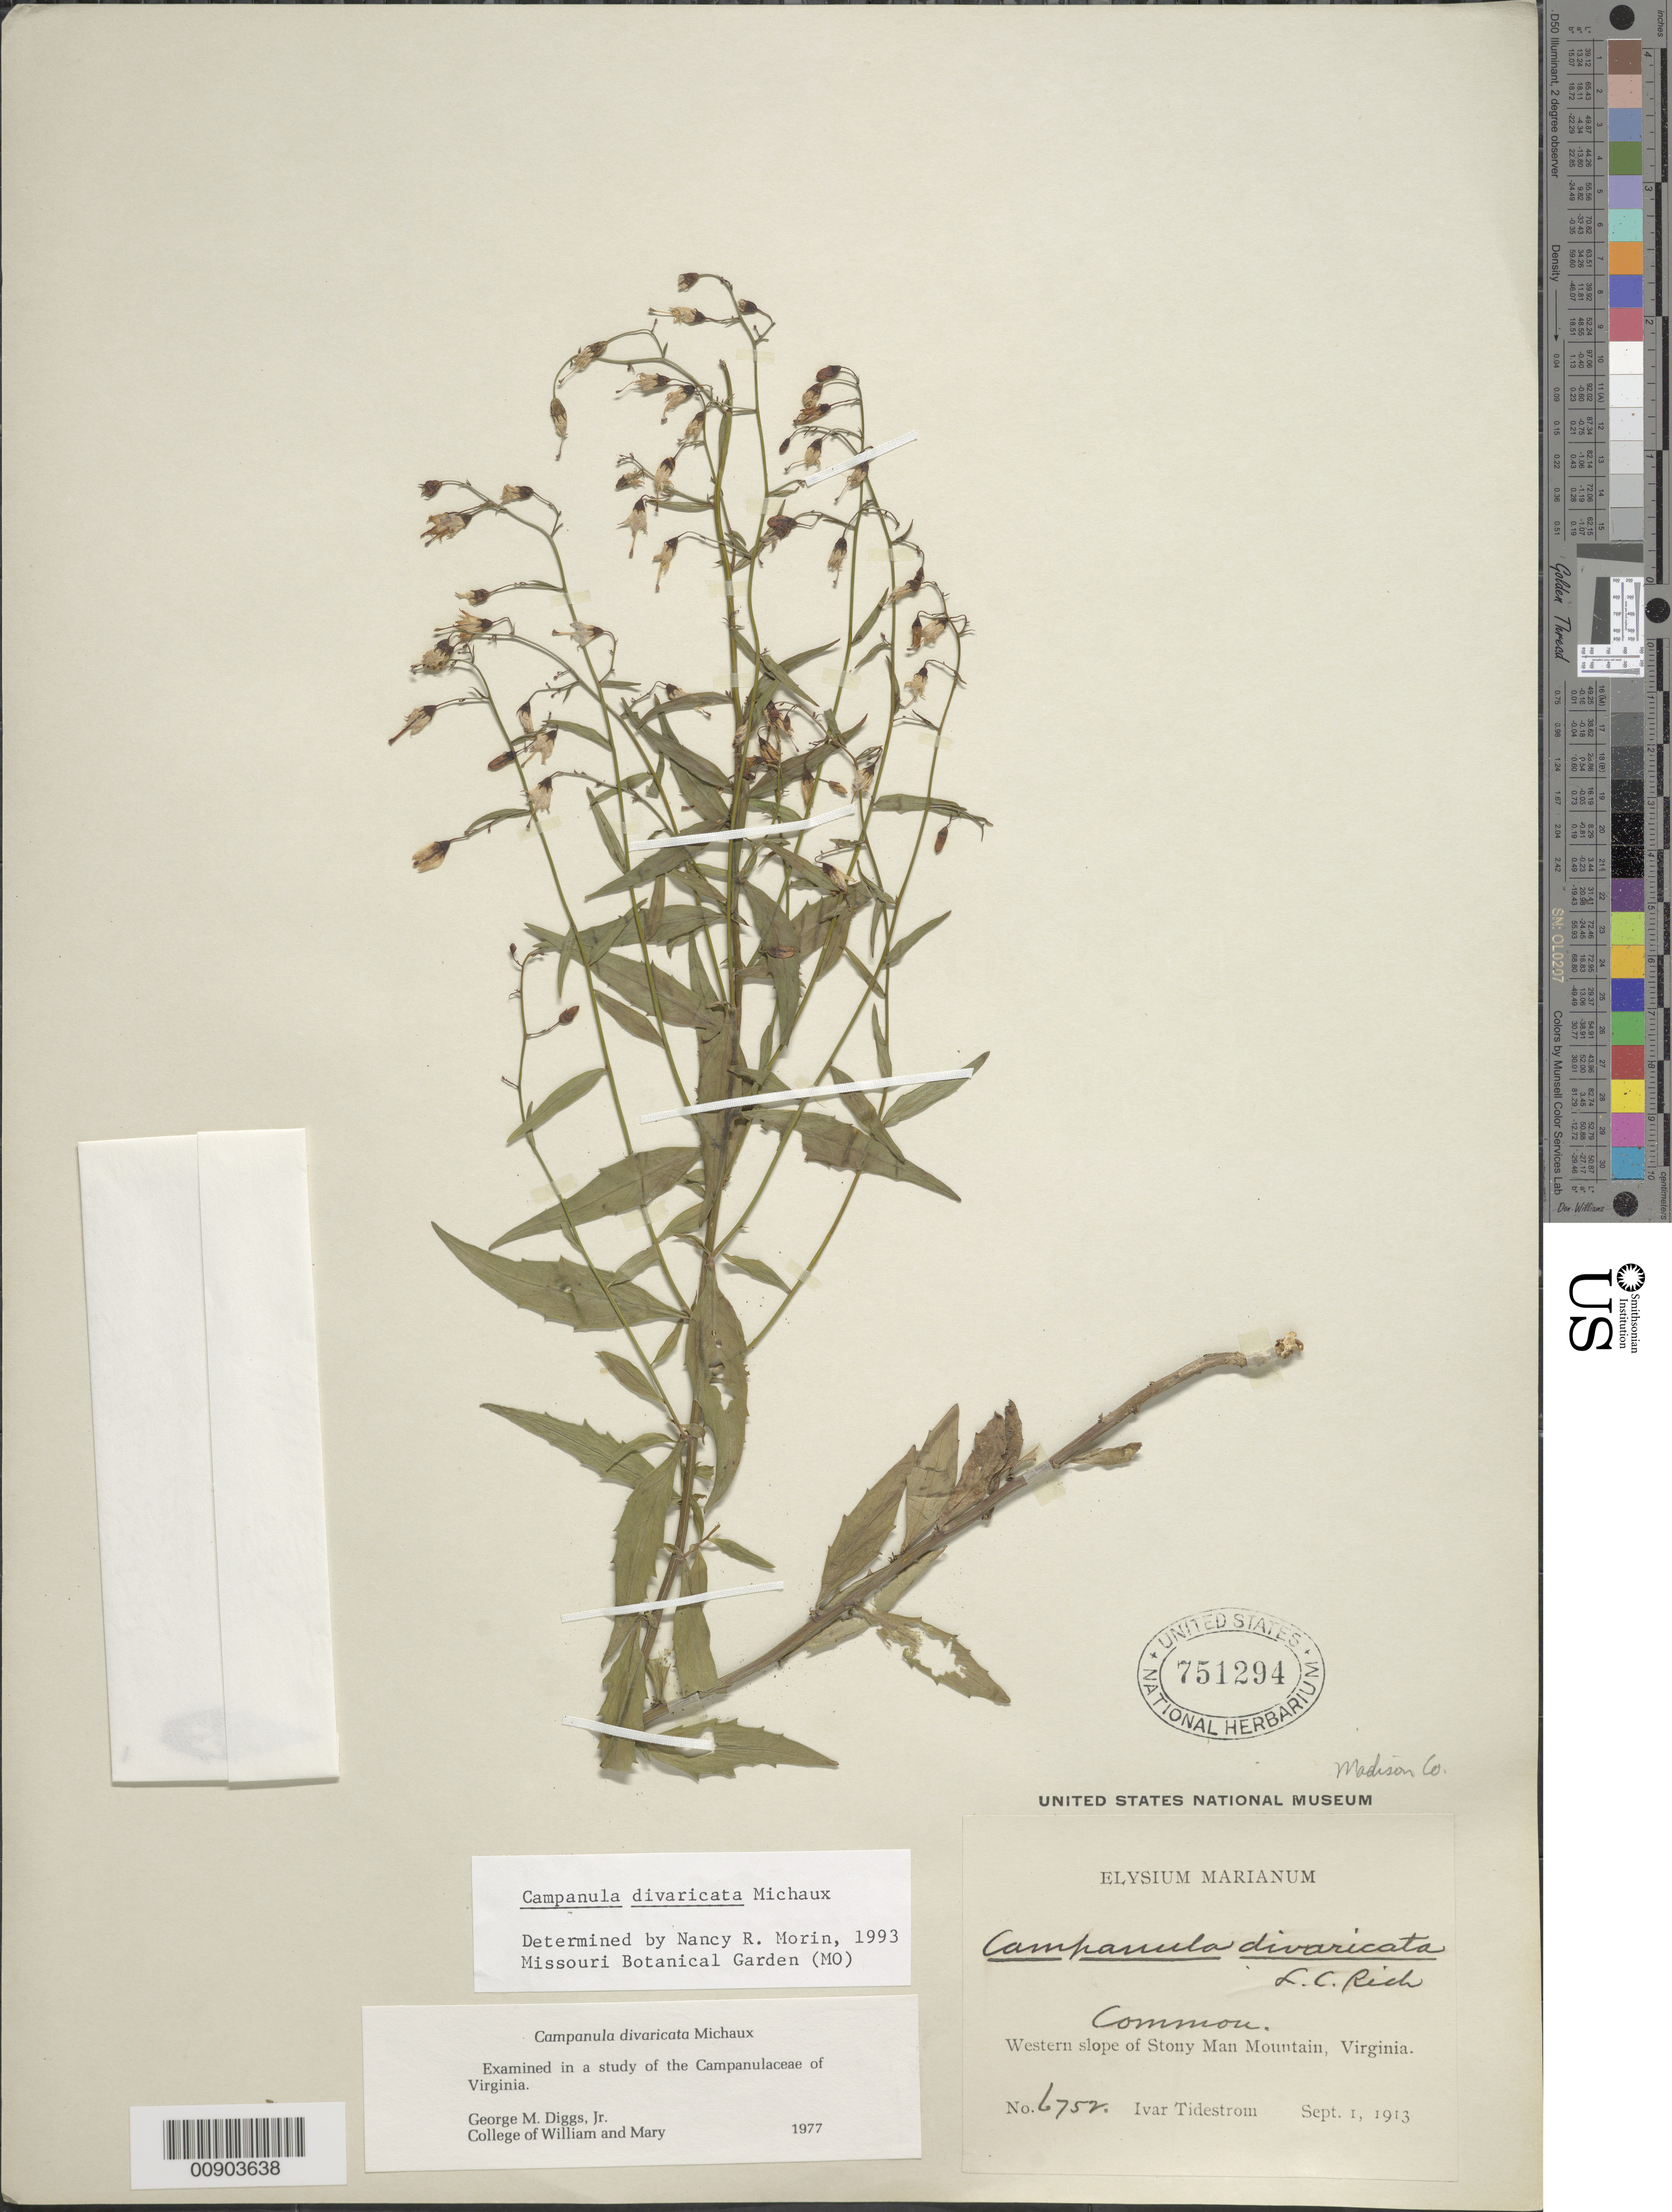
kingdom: Plantae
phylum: Tracheophyta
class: Magnoliopsida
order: Asterales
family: Campanulaceae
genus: Campanula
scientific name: Campanula divaricata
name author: Michx.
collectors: I. F. Tidestrom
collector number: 6752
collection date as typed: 01 Sep 1913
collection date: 1913-09-01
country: United States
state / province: Virginia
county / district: Page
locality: Western slope of Stony Man Mountain.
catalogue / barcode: US 751294